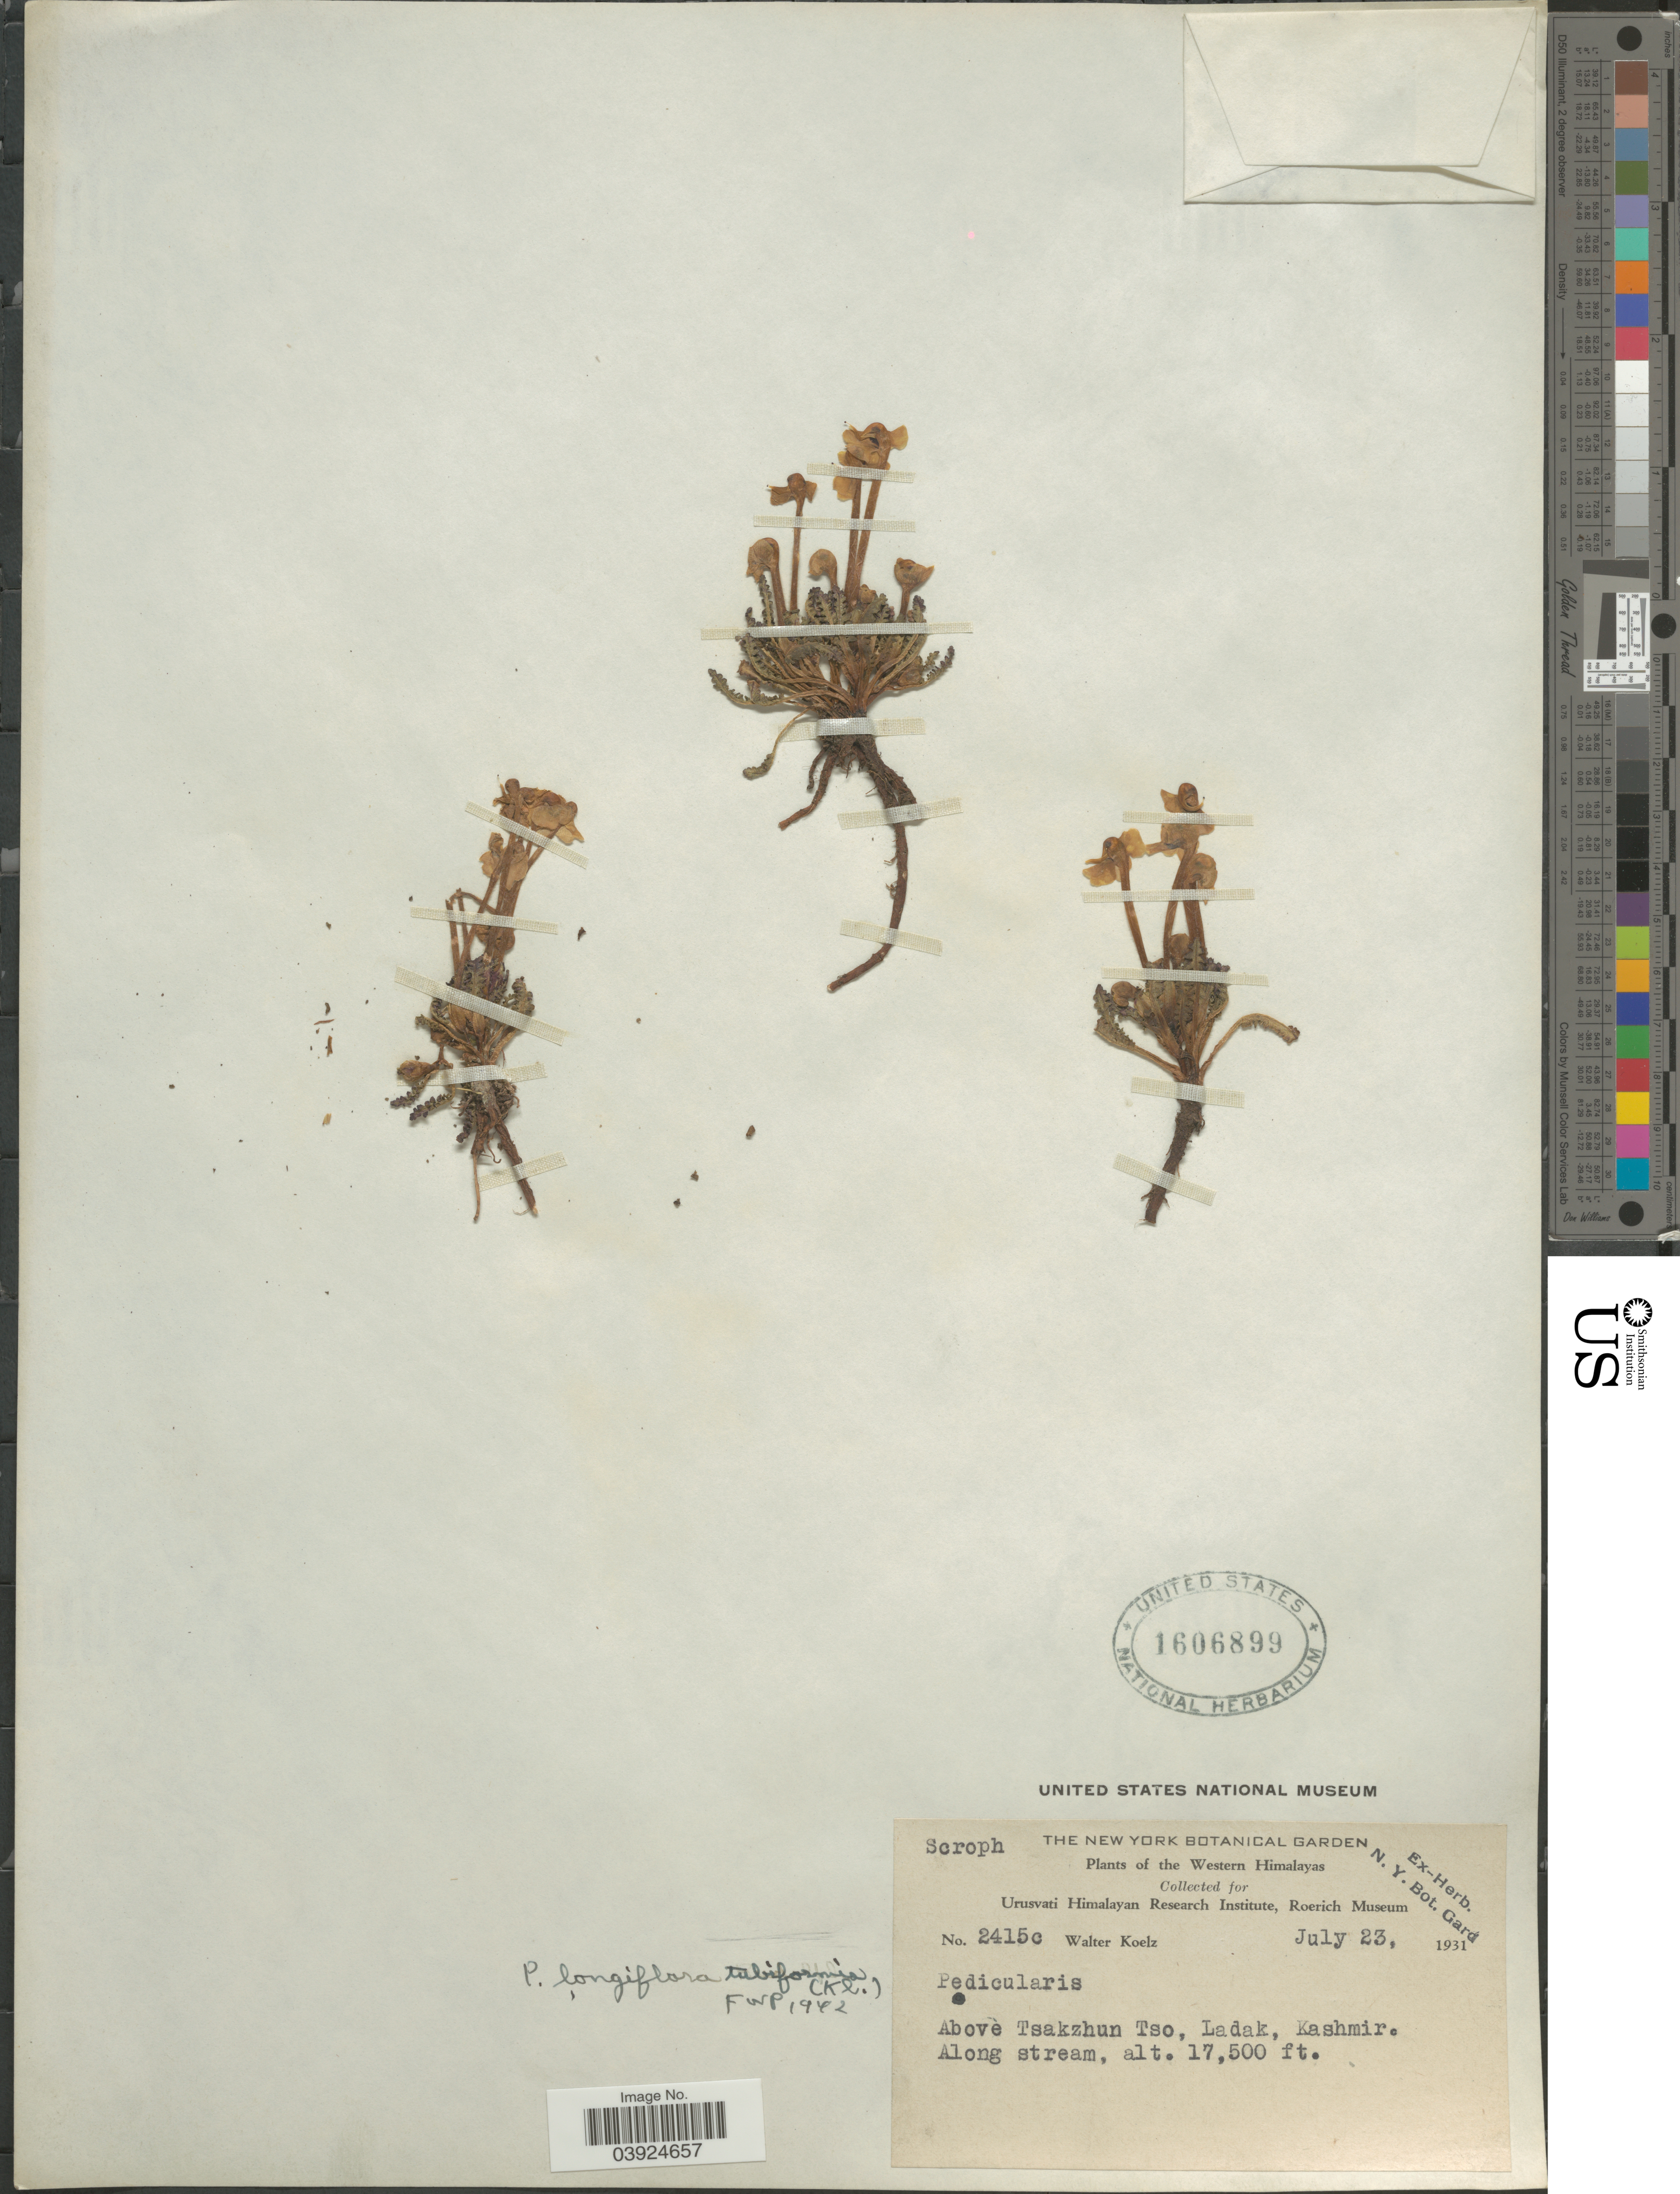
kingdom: Plantae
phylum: Tracheophyta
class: Magnoliopsida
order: Lamiales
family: Orobanchaceae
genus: Pedicularis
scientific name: Pedicularis longiflora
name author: Rudolph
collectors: W. N. Koelz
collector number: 2415c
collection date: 1931-07-13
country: India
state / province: Ladakh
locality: The Western Himalayas. Above Tsakzhun Tso, Ladak, Kashmir. Along stream.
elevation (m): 5334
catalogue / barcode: US 1606899